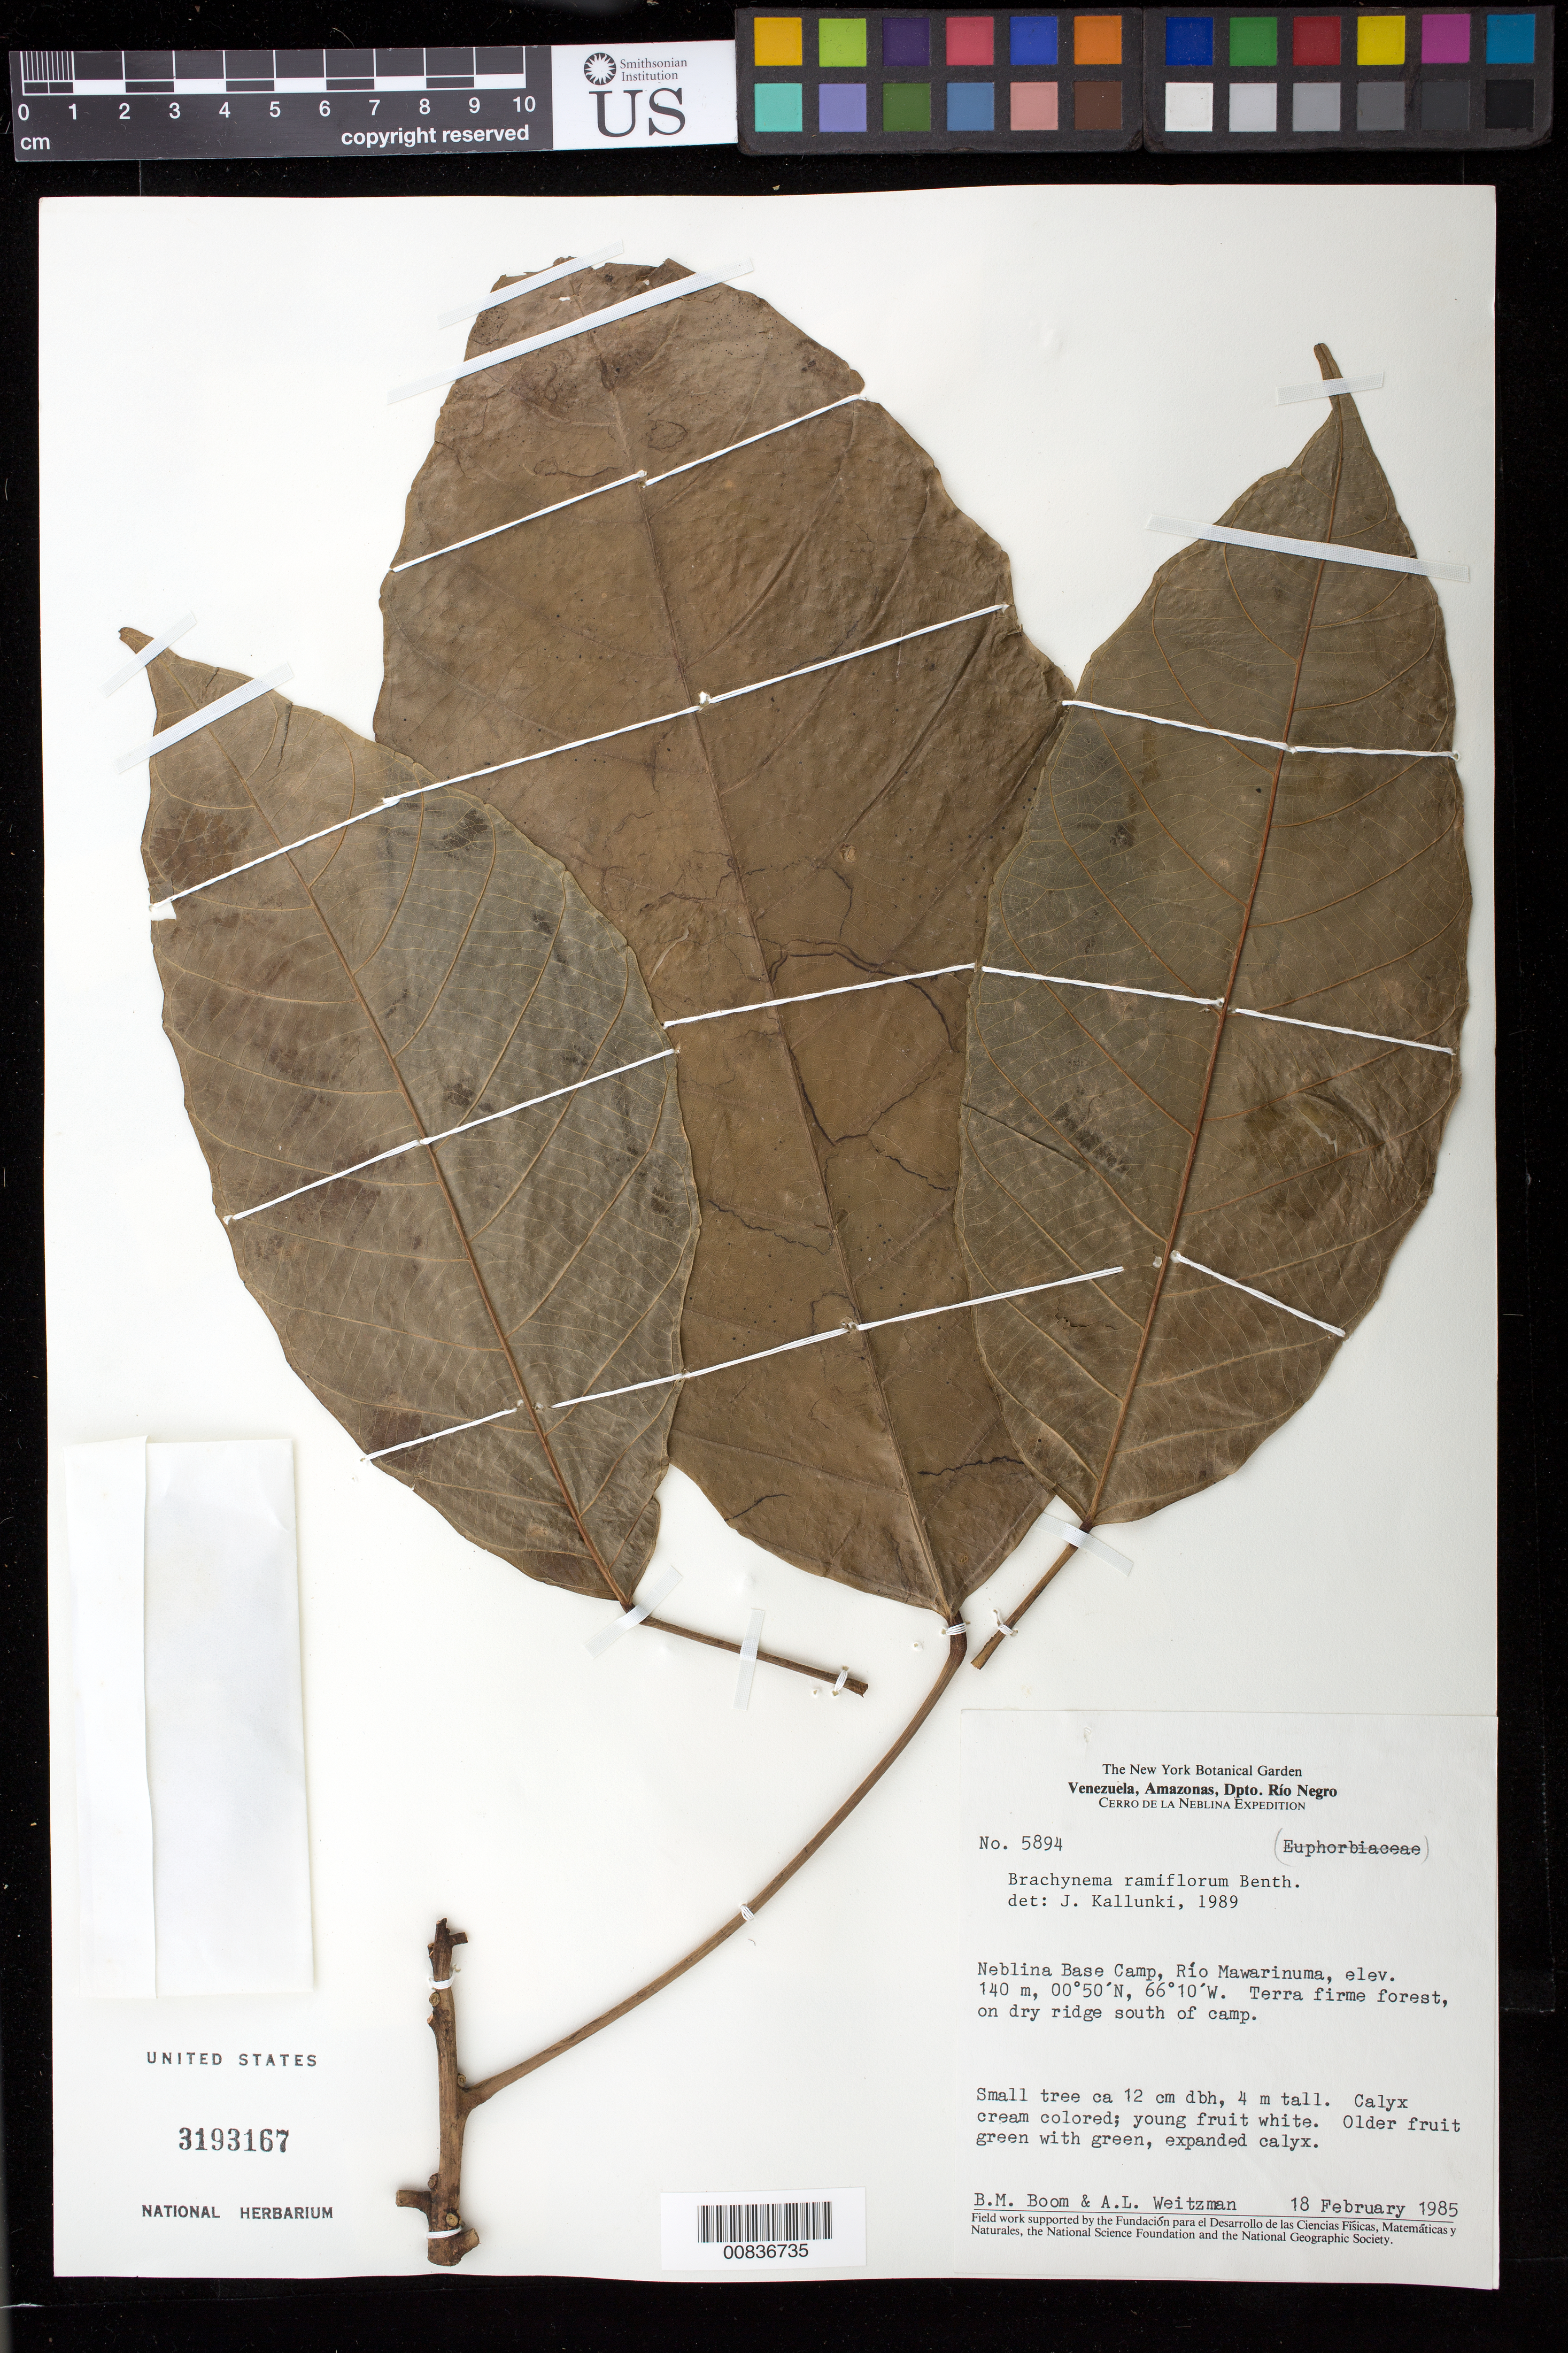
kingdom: Plantae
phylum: Tracheophyta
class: Magnoliopsida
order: Santalales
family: Erythropalaceae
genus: Brachynema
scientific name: Brachynema ramiflorum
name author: Benth.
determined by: Kallunki, Jacquelyn A.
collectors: B. M. Boom & A. L. Weitzman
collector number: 5894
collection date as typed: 18-Feb-85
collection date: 1985-02-18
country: Venezuela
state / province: Amazonas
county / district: Río Negro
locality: Cerro de la Neblina Base Camp, Río Mawarinuma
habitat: Terra firme forest, on dry ridge S of camp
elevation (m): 140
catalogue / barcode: US 3193167